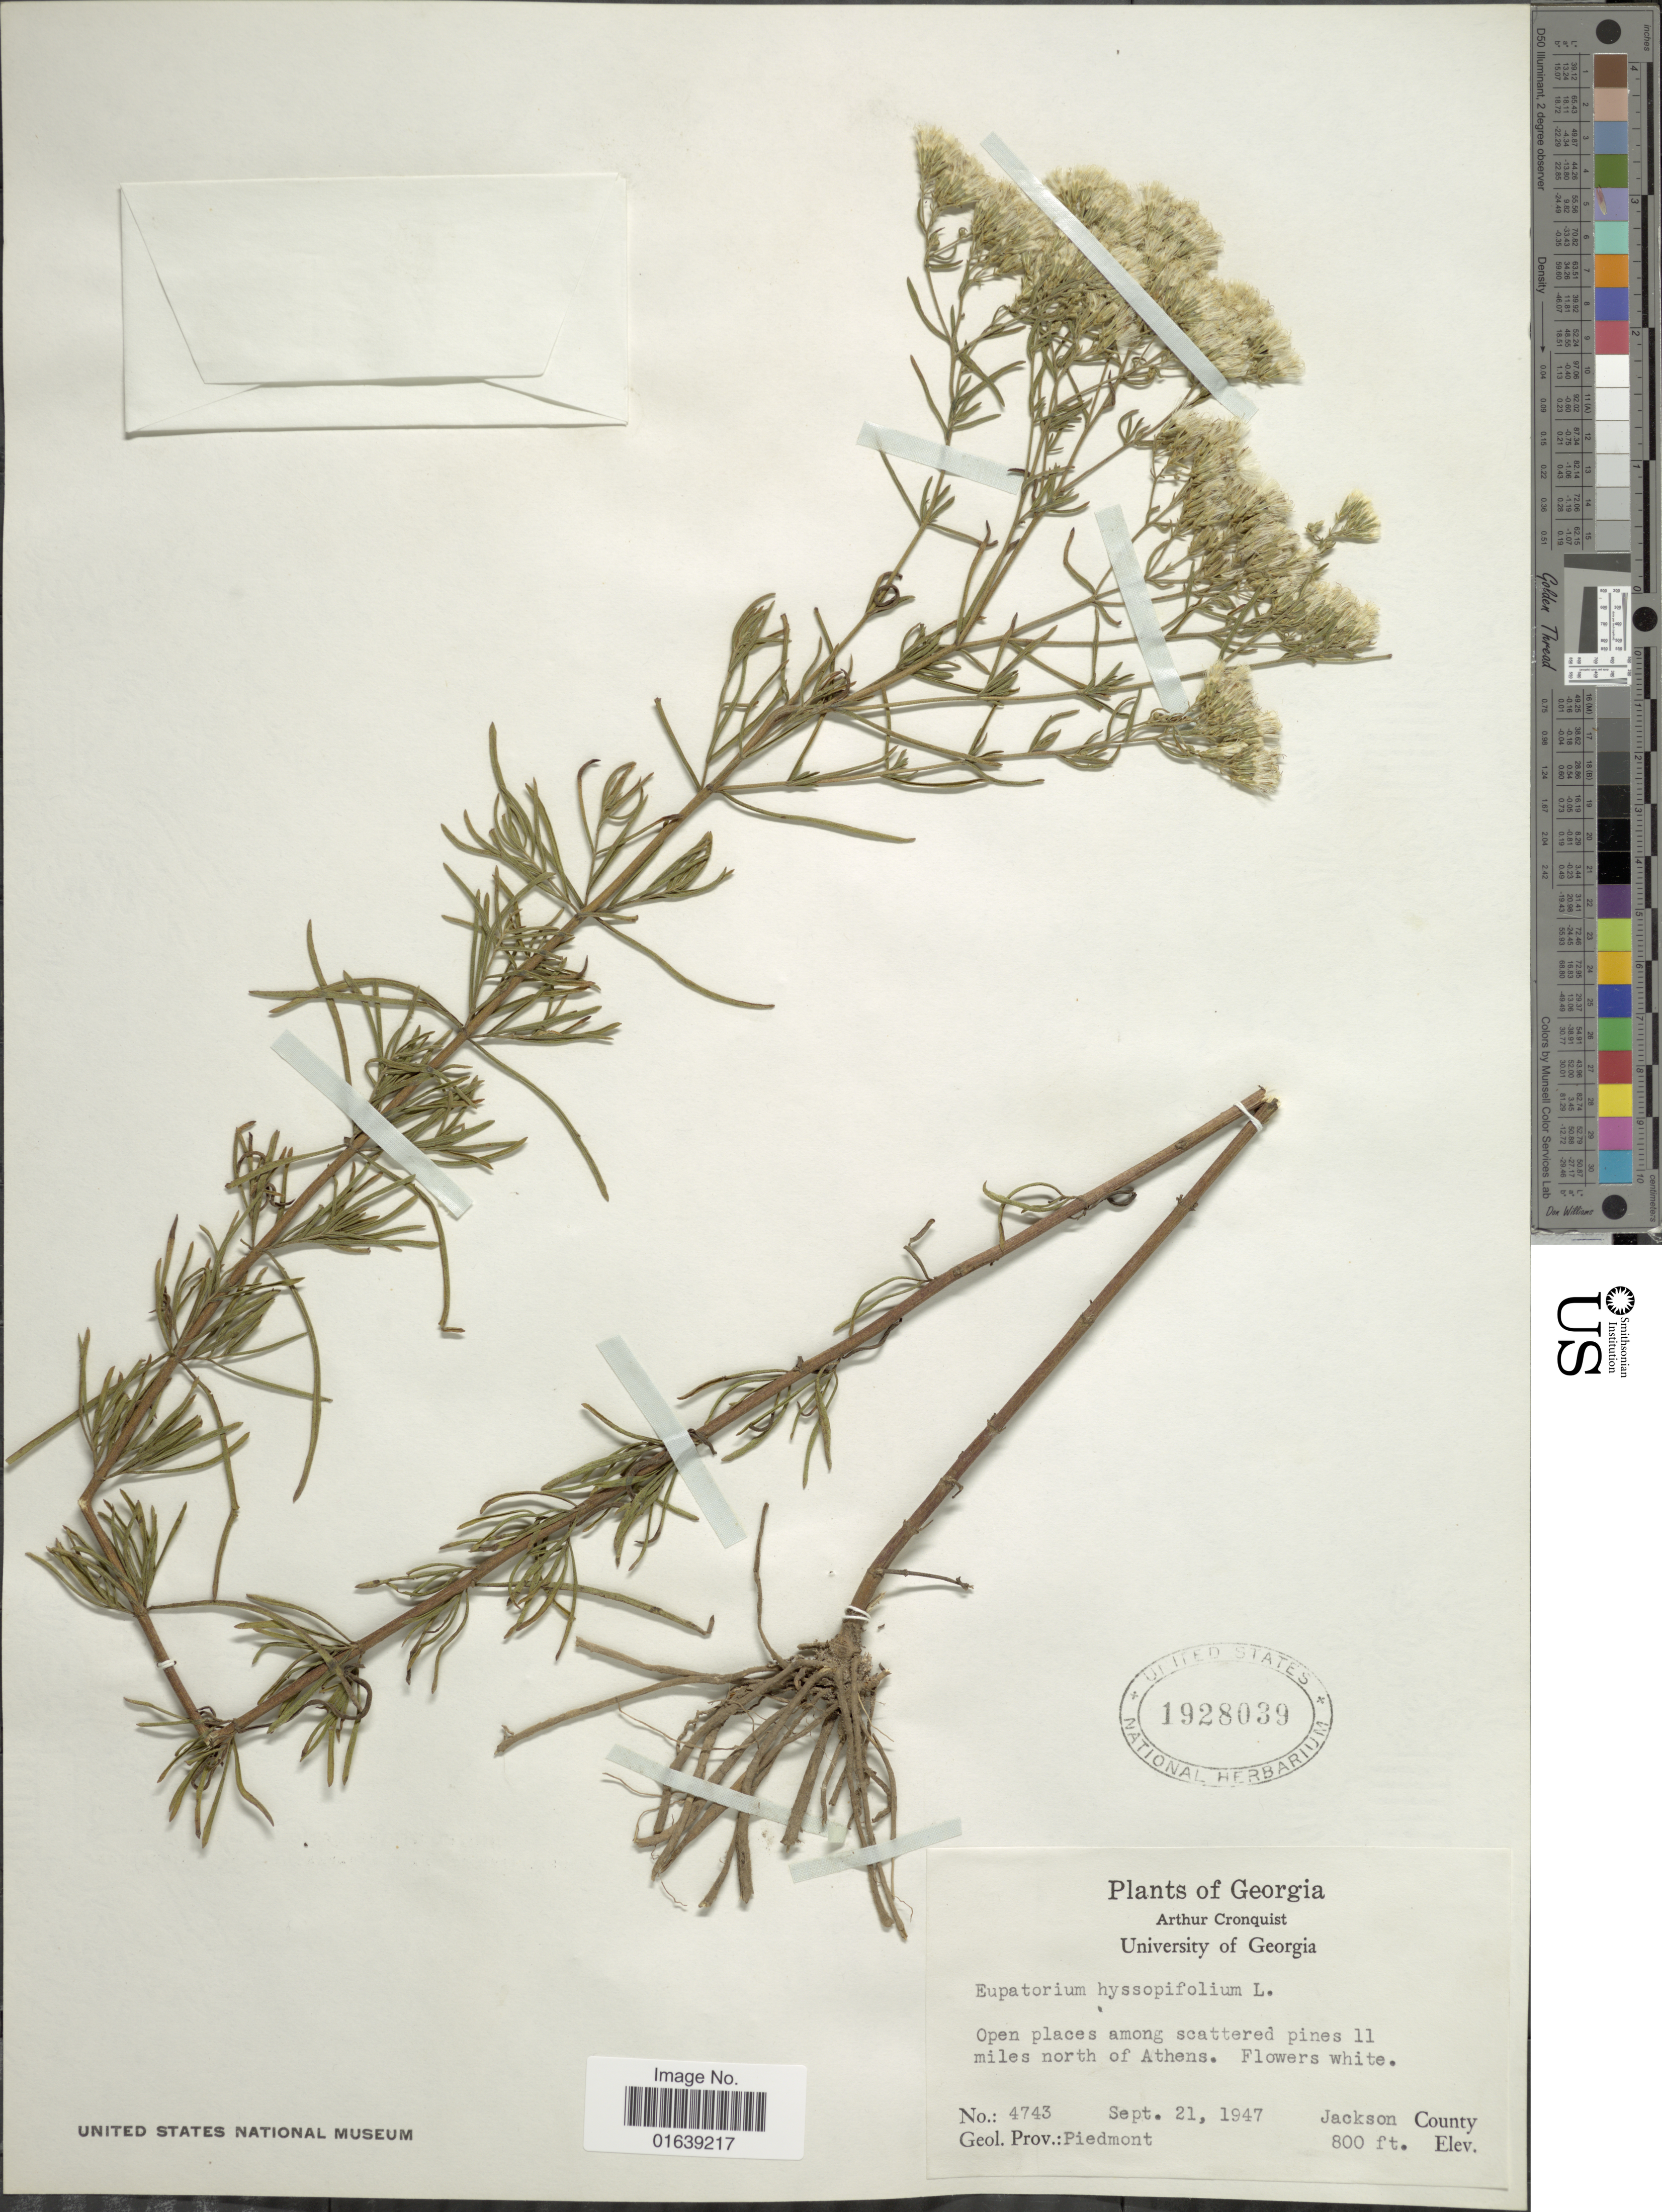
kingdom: Plantae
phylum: Tracheophyta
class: Magnoliopsida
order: Asterales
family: Asteraceae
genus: Eupatorium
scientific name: Eupatorium hyssopifolium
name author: L.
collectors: A. J. Cronquist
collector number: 4743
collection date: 1947-09-21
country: United States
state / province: Georgia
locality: Georgia. Open places among scattered pines 11 miles north of Athens. Jackson County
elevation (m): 244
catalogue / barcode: US 1928039